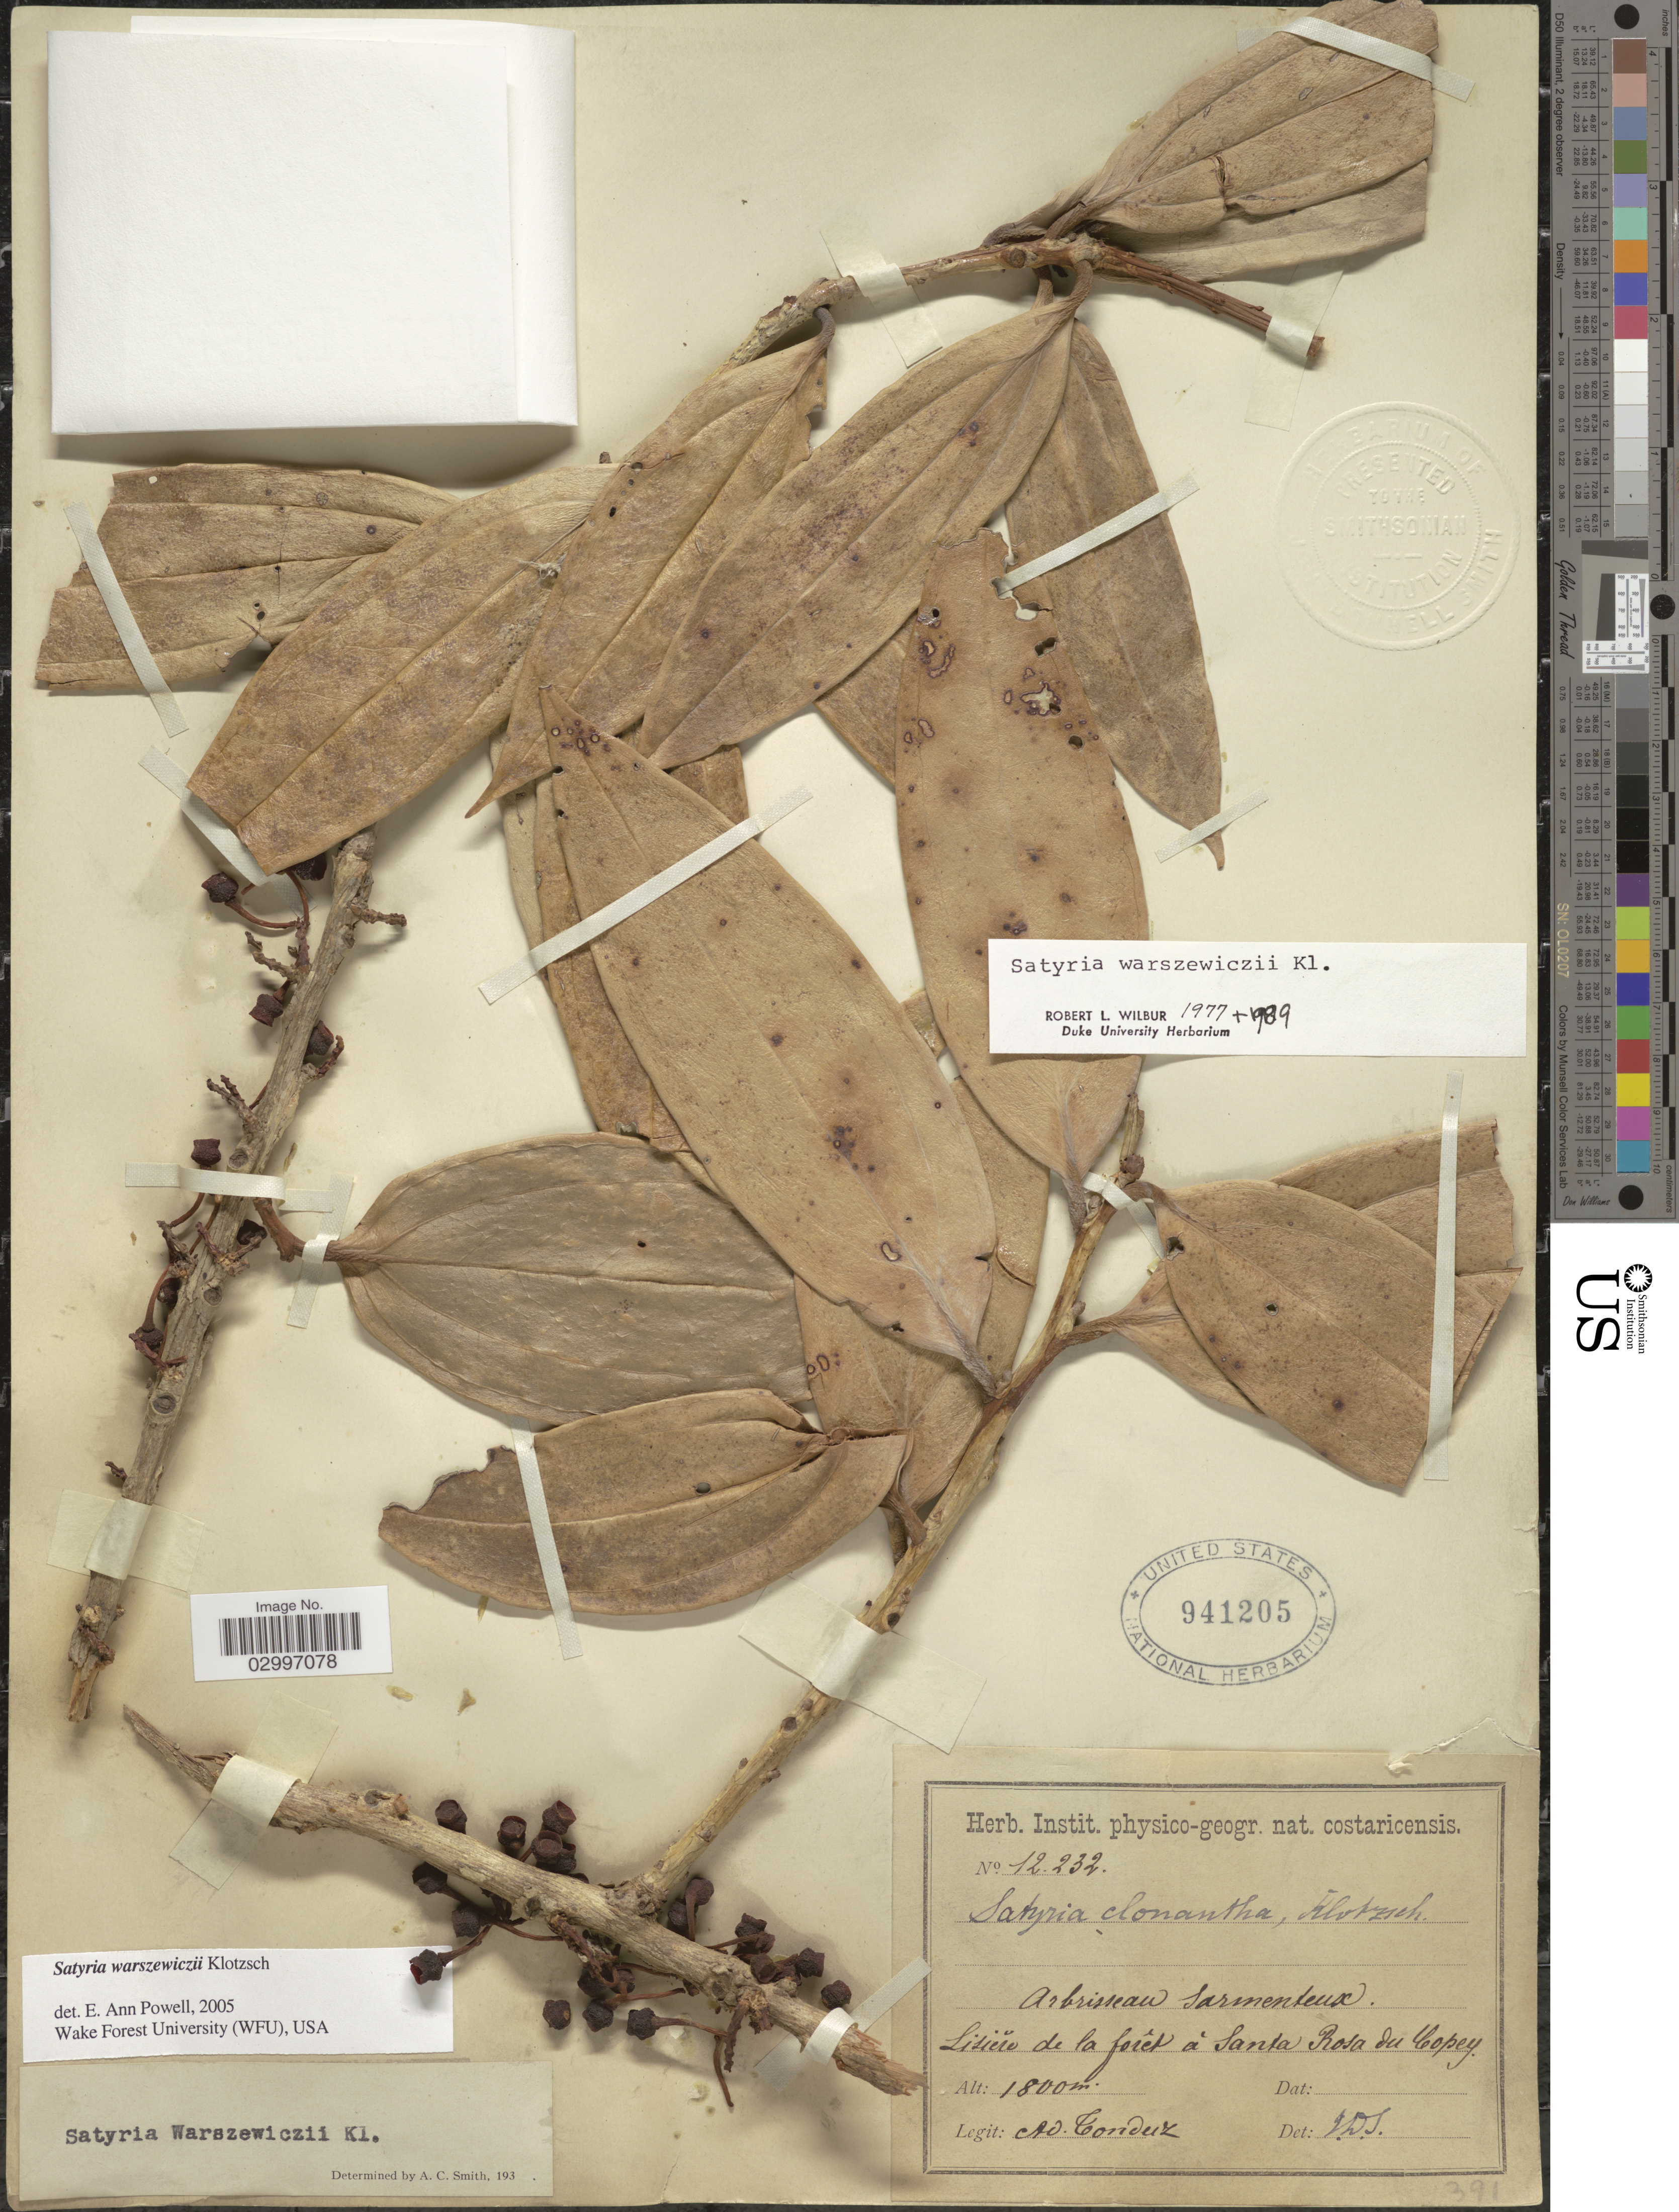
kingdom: Plantae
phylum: Tracheophyta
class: Magnoliopsida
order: Ericales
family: Ericaceae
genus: Satyria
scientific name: Satyria warszewiczii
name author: Klotzsch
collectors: A. Tonduz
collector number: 12232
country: Costa Rica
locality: Lisiére de la forêt á Santa Rosa du Copey.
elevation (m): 1800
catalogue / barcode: US 941205